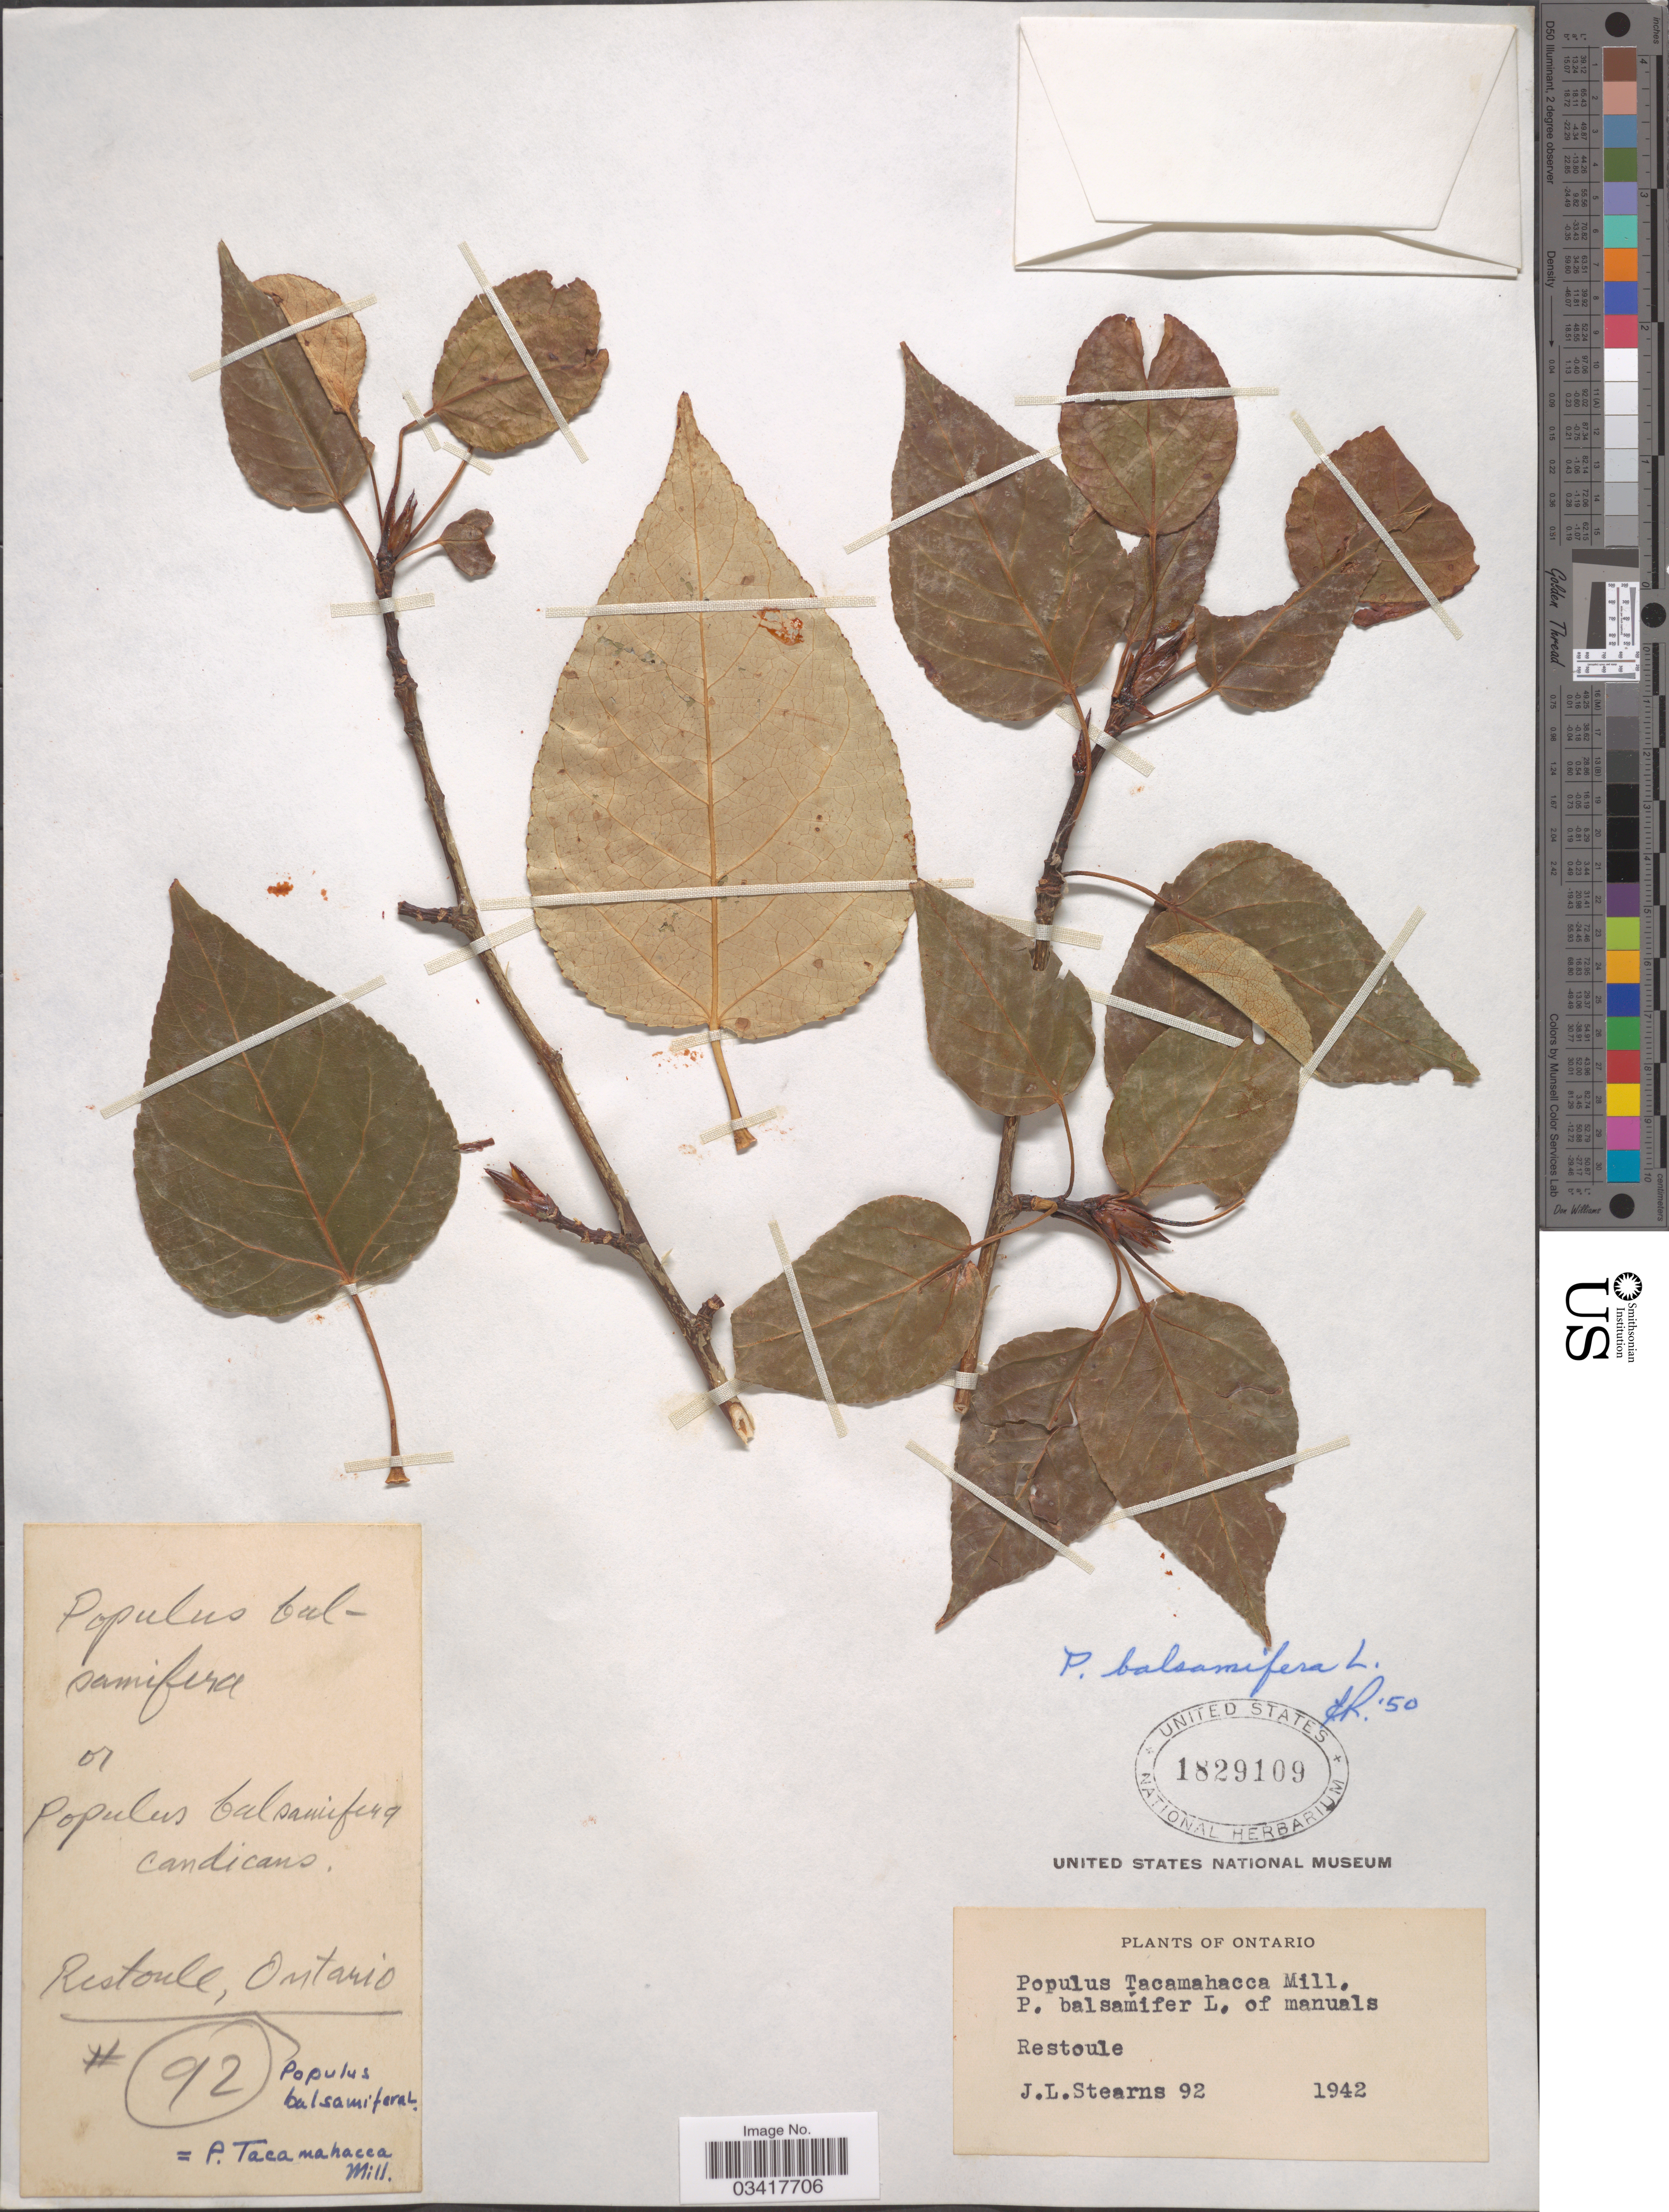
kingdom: Plantae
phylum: Tracheophyta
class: Magnoliopsida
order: Malpighiales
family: Salicaceae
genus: Populus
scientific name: Populus balsamifera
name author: L.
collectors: J. Stearns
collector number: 92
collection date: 1942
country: Canada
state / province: Ontario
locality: Restoule.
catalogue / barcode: US 1829109